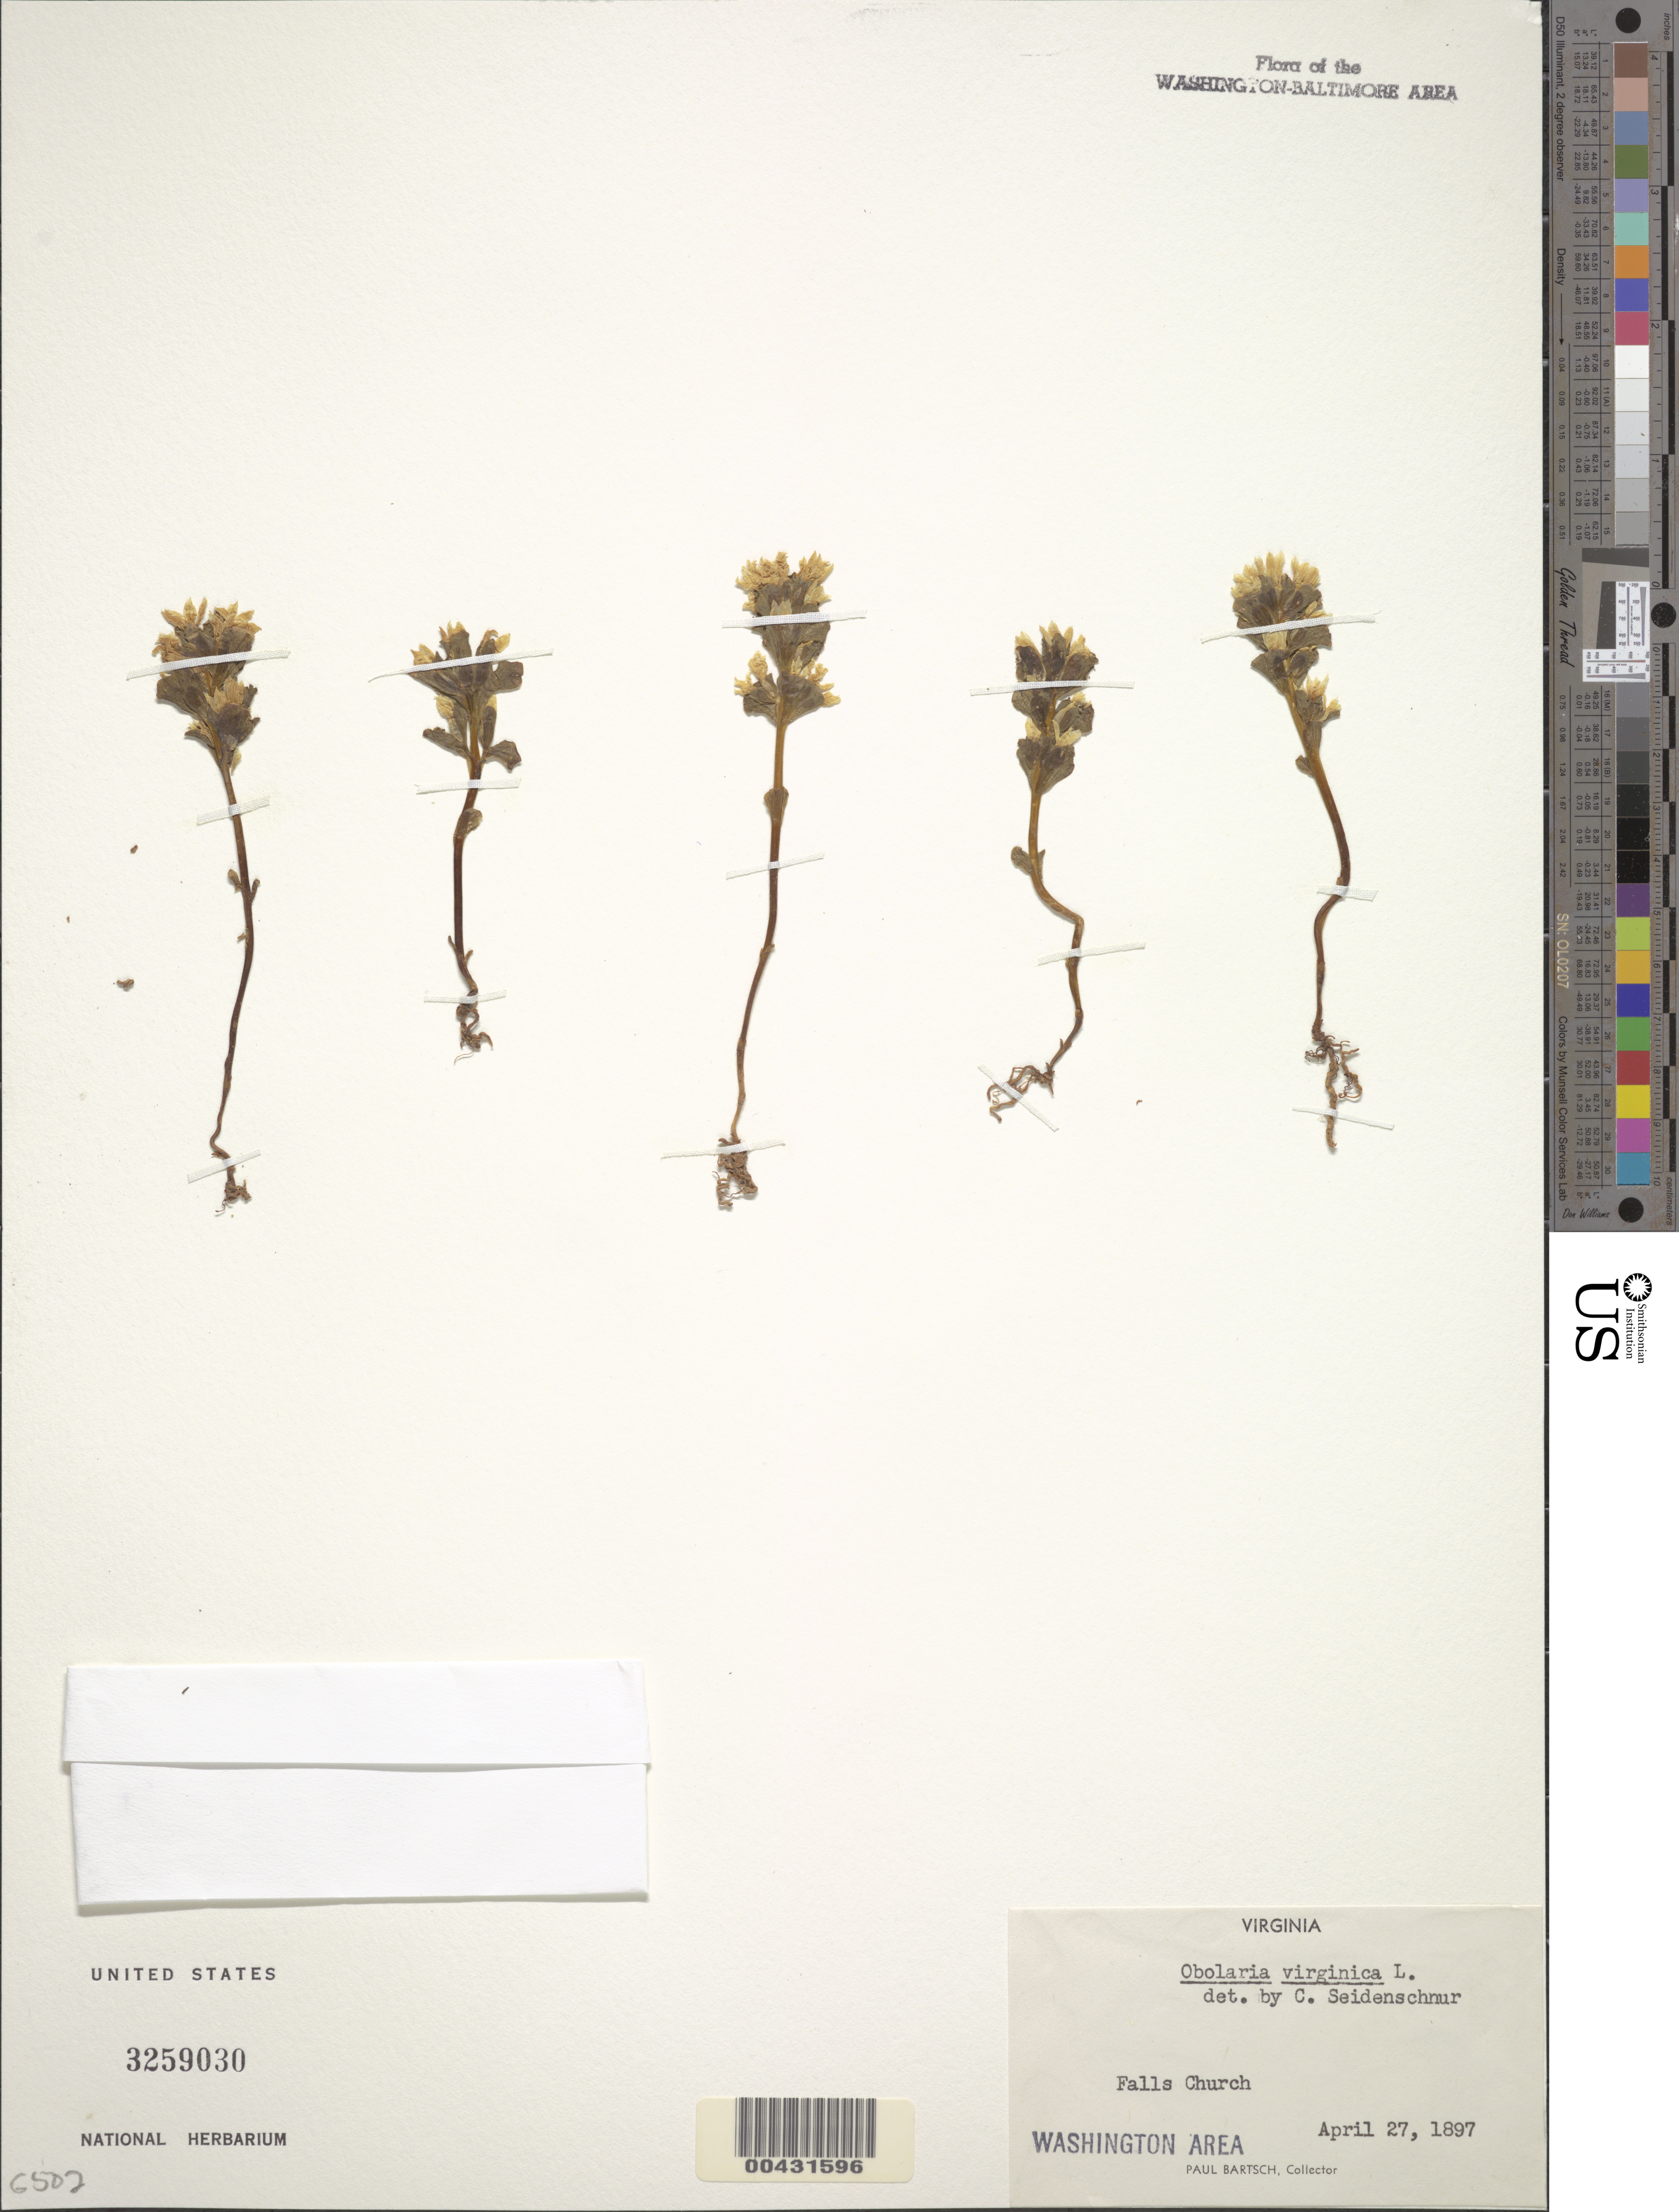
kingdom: Plantae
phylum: Tracheophyta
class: Magnoliopsida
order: Gentianales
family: Gentianaceae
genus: Obolaria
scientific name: Obolaria virginica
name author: L.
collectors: P. Bartsch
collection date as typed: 27 Apr 1897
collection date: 1897-04-27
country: United States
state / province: Virginia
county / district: City of Falls Church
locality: Falls Church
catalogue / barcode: US 3259030